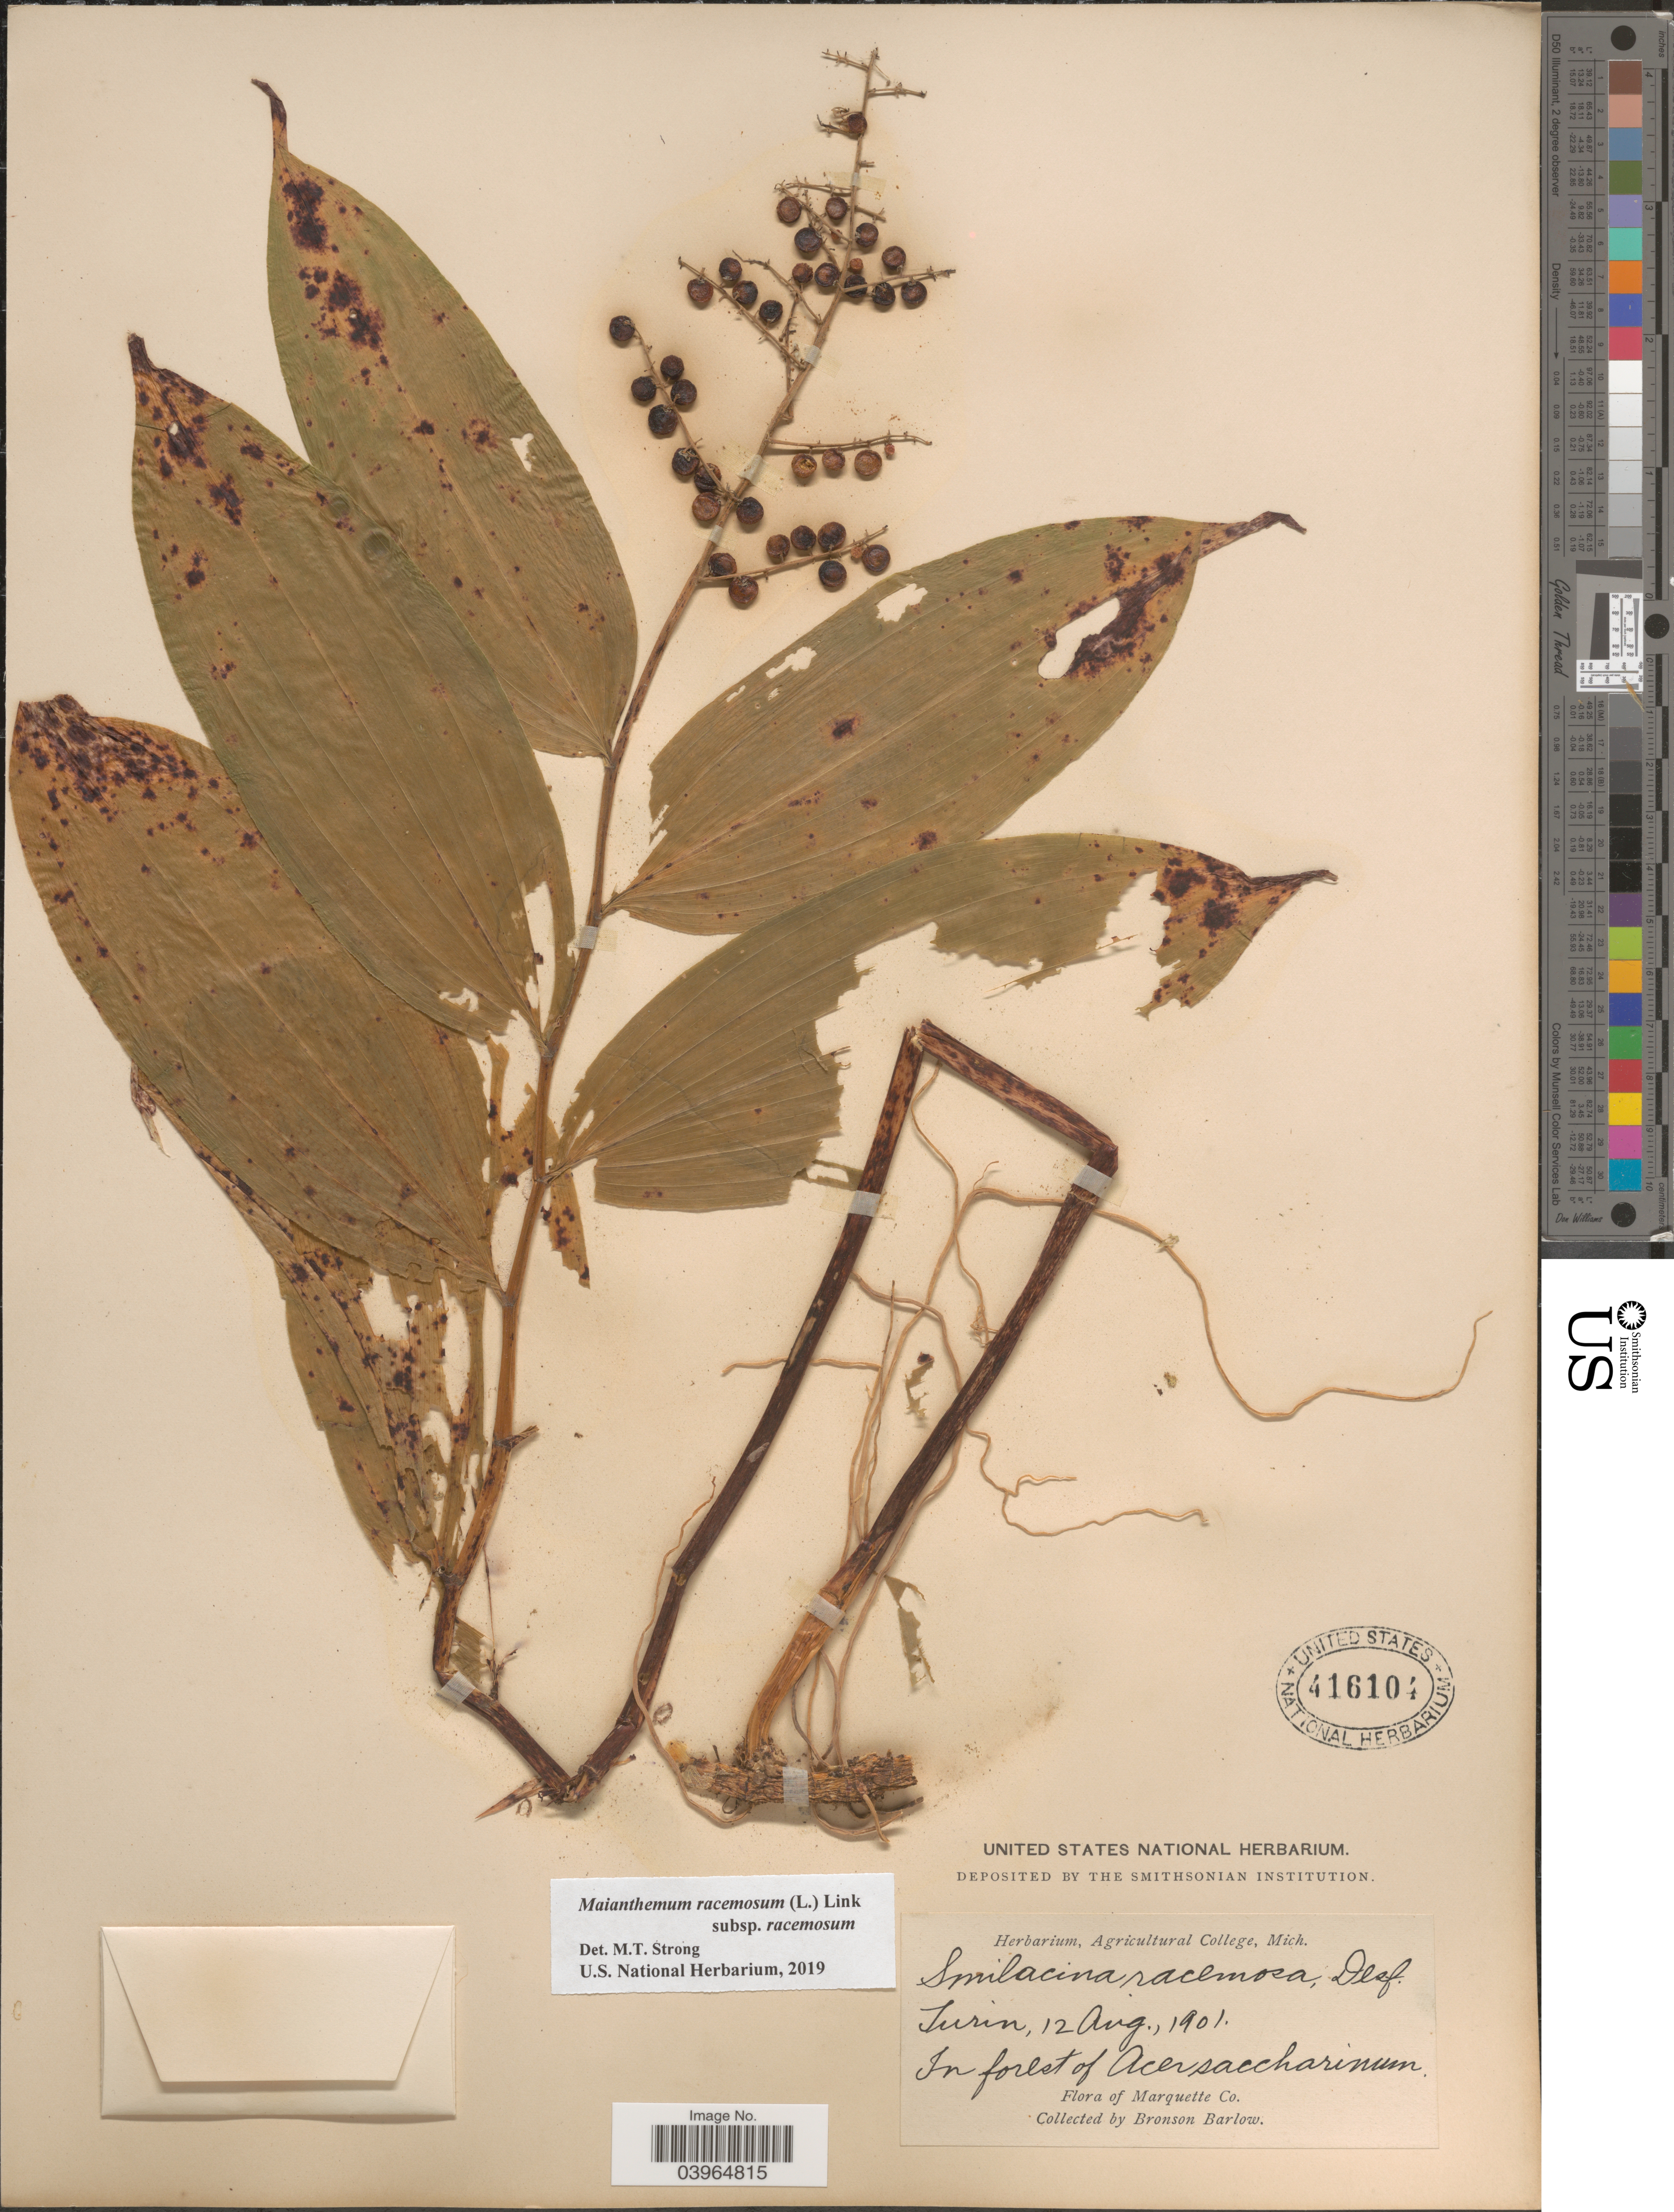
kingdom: Plantae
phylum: Tracheophyta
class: Liliopsida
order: Asparagales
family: Asparagaceae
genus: Maianthemum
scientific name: Maianthemum racemosum subsp. racemosum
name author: (L.) Link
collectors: Barlow, B.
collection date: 1901-08-12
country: United States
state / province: Michigan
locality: Turin. Marquette Co.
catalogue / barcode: US 416104